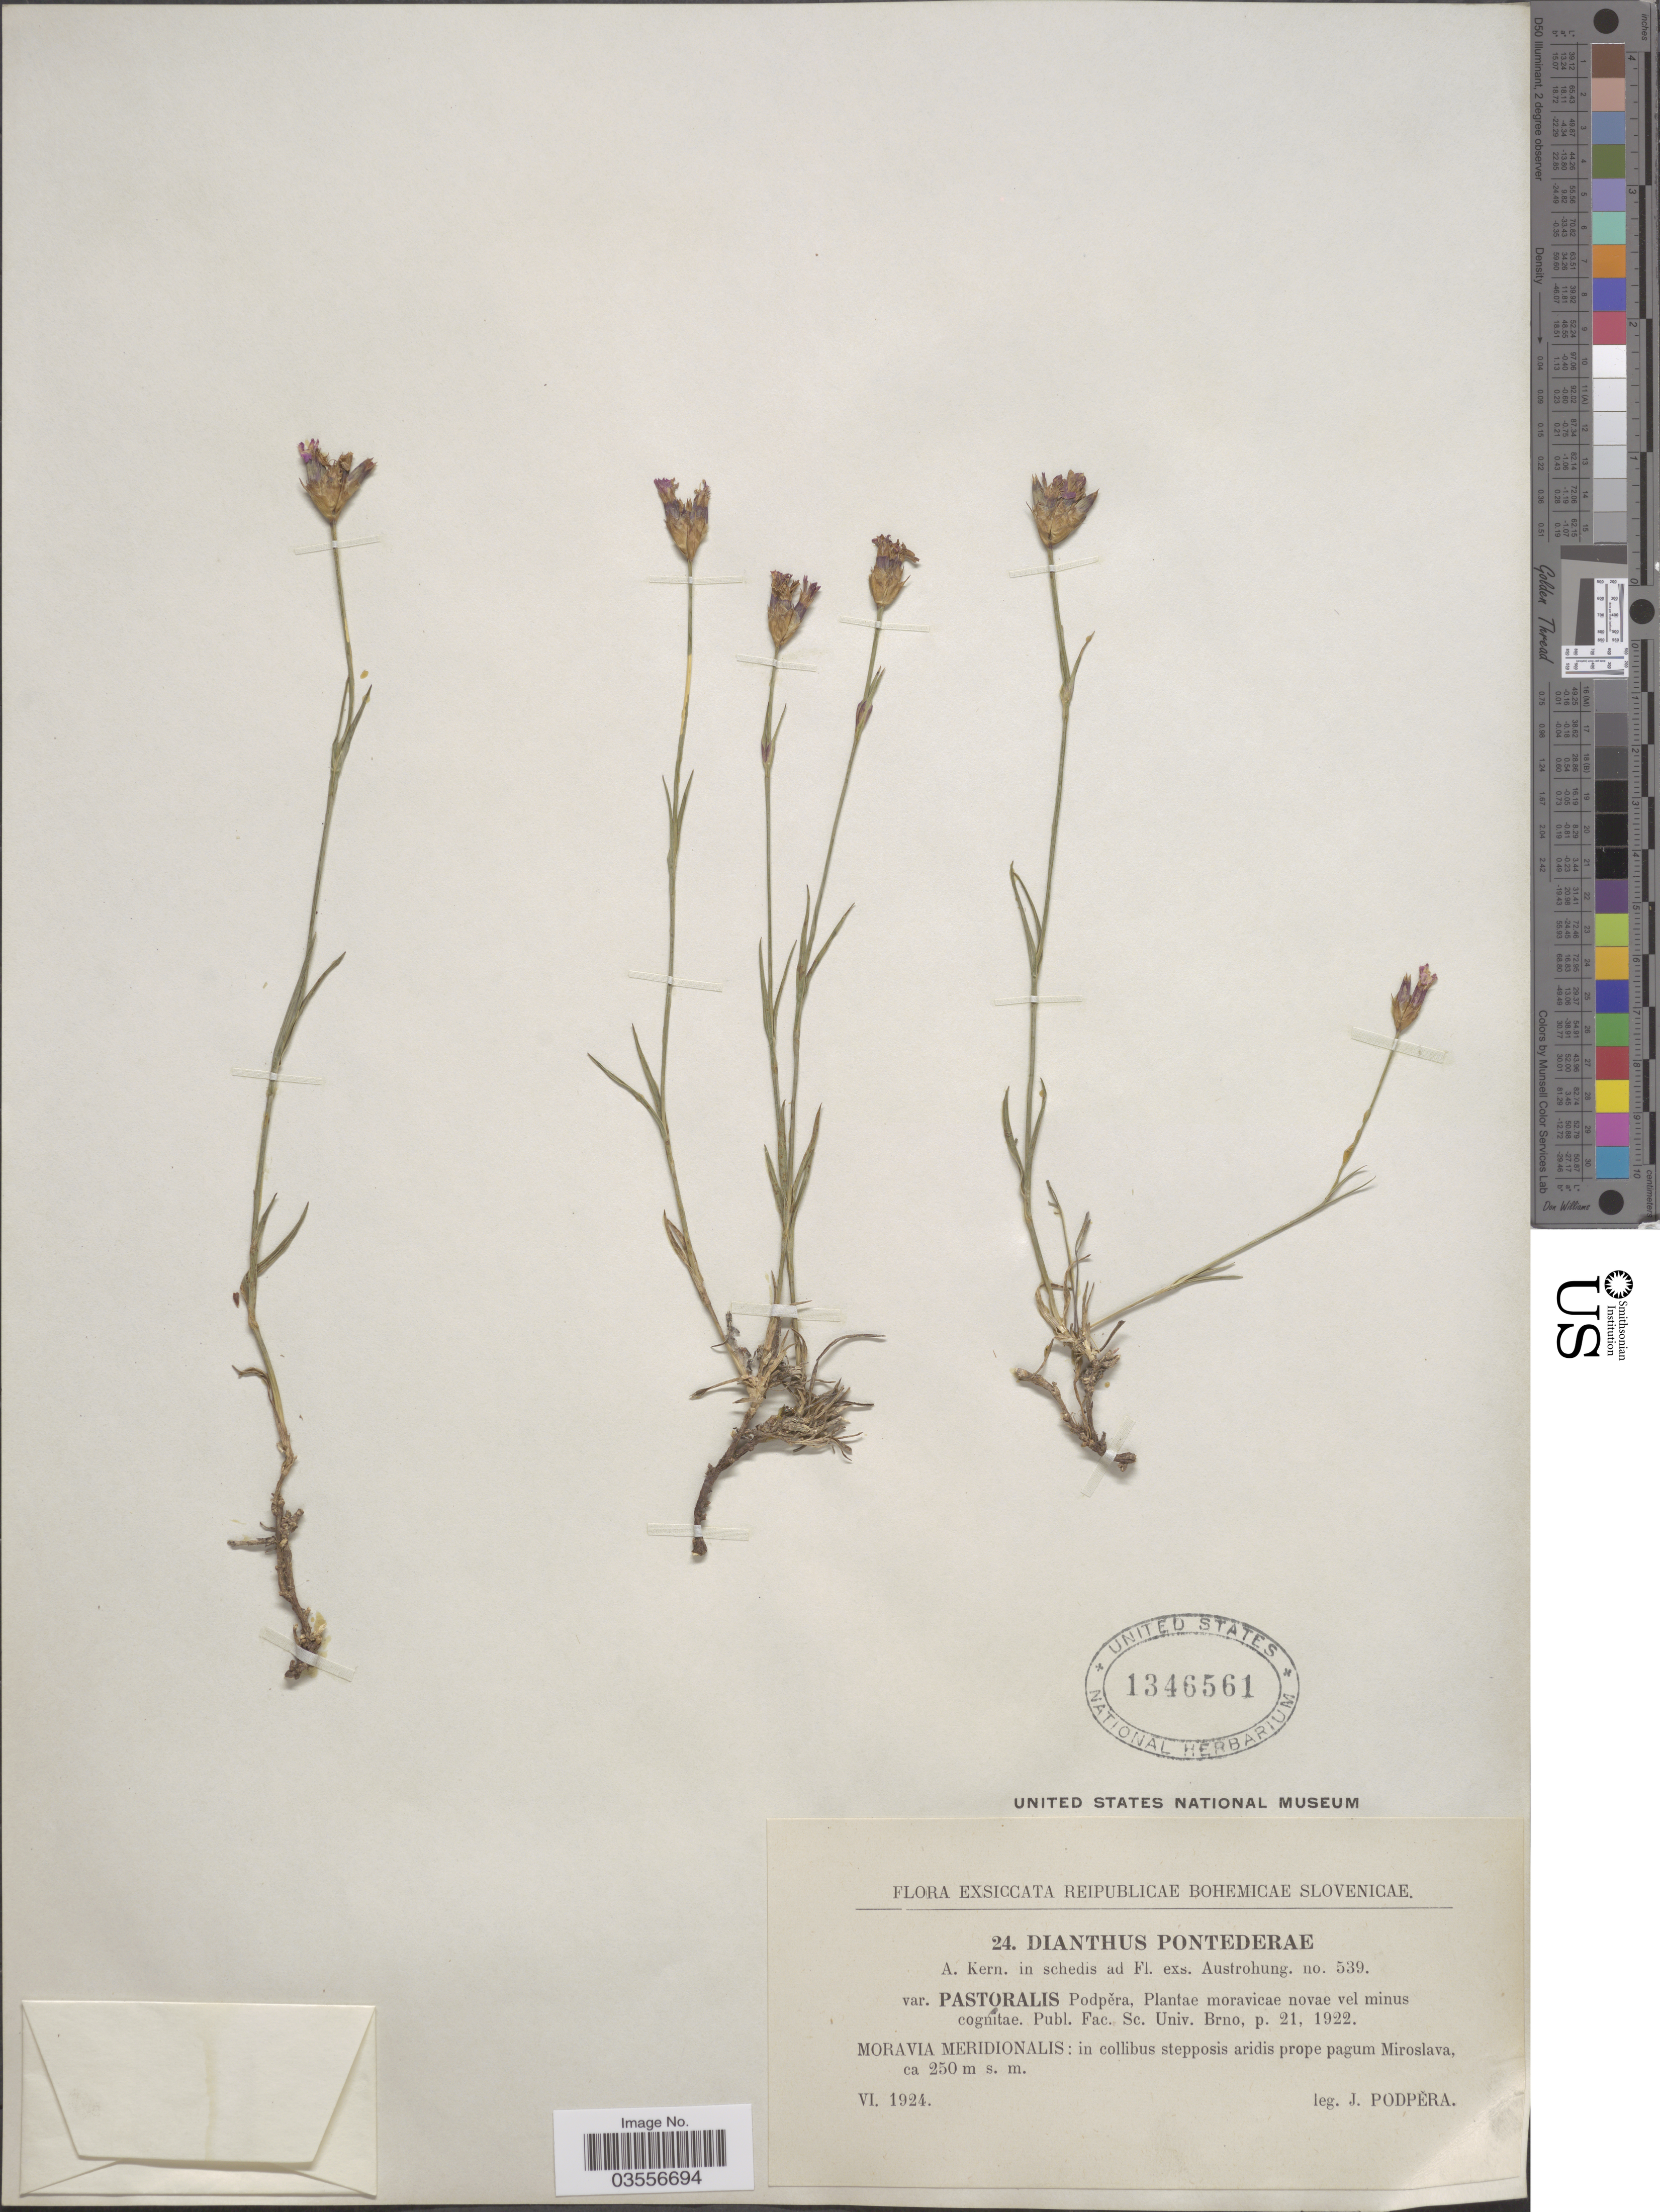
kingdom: Plantae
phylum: Tracheophyta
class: Magnoliopsida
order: Caryophyllales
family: Caryophyllaceae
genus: Dianthus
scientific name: Dianthus pontederae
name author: A. Kern.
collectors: J. Podpera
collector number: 24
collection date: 1924-06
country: Czechia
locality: Moravia Meridionalis: in collibus stepposis aridis prope pagum Miroslava.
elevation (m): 250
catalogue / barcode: US 1346561